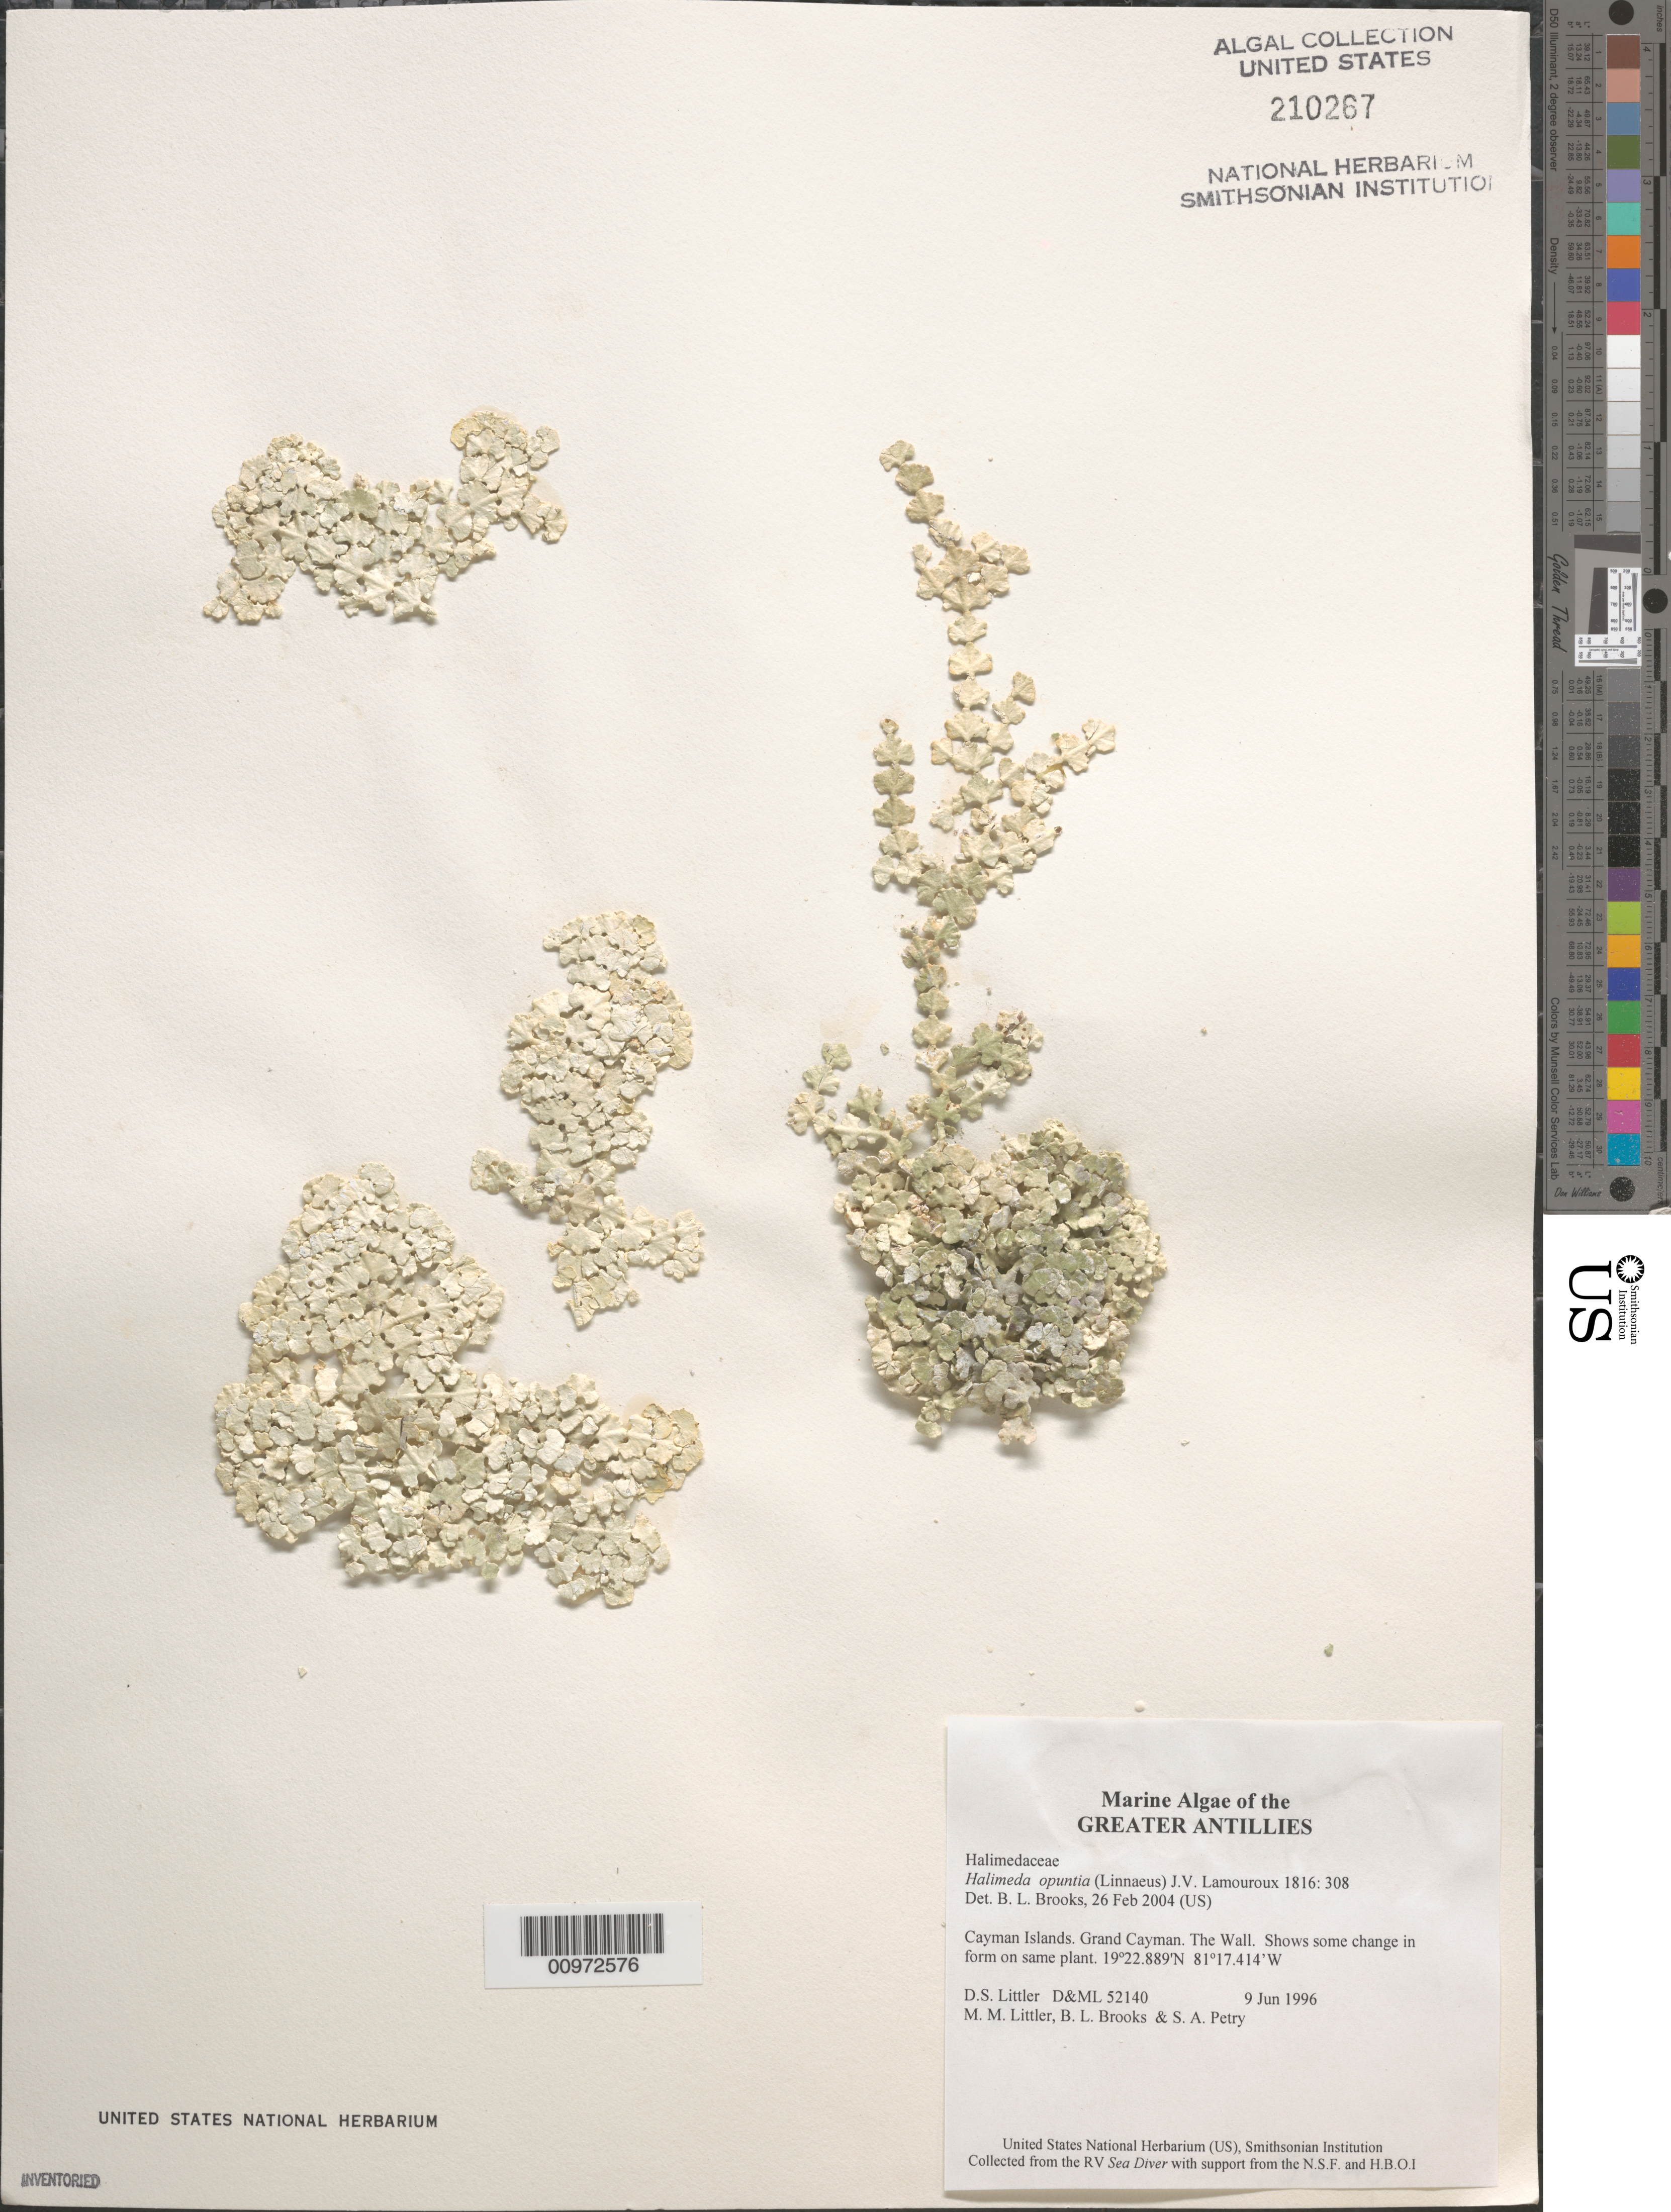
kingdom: Plantae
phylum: Chlorophyta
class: Ulvophyceae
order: Bryopsidales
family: Halimedaceae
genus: Halimeda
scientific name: Halimeda opuntia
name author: (L.) J.V.Lamouroux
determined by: Brooks, B. L., (BOT), Smithsonian Institution - National Museum of Natural History (UNITED STATES)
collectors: D. S. Littler, M. M. Littler, B. Brooks & S. Petry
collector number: D&ML 52140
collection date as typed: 09 Jun 1996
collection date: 1996-06-09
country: Cayman Islands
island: Grand Cayman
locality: The Wall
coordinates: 19 22.889'N, 81 17.414'W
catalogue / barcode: US 210267